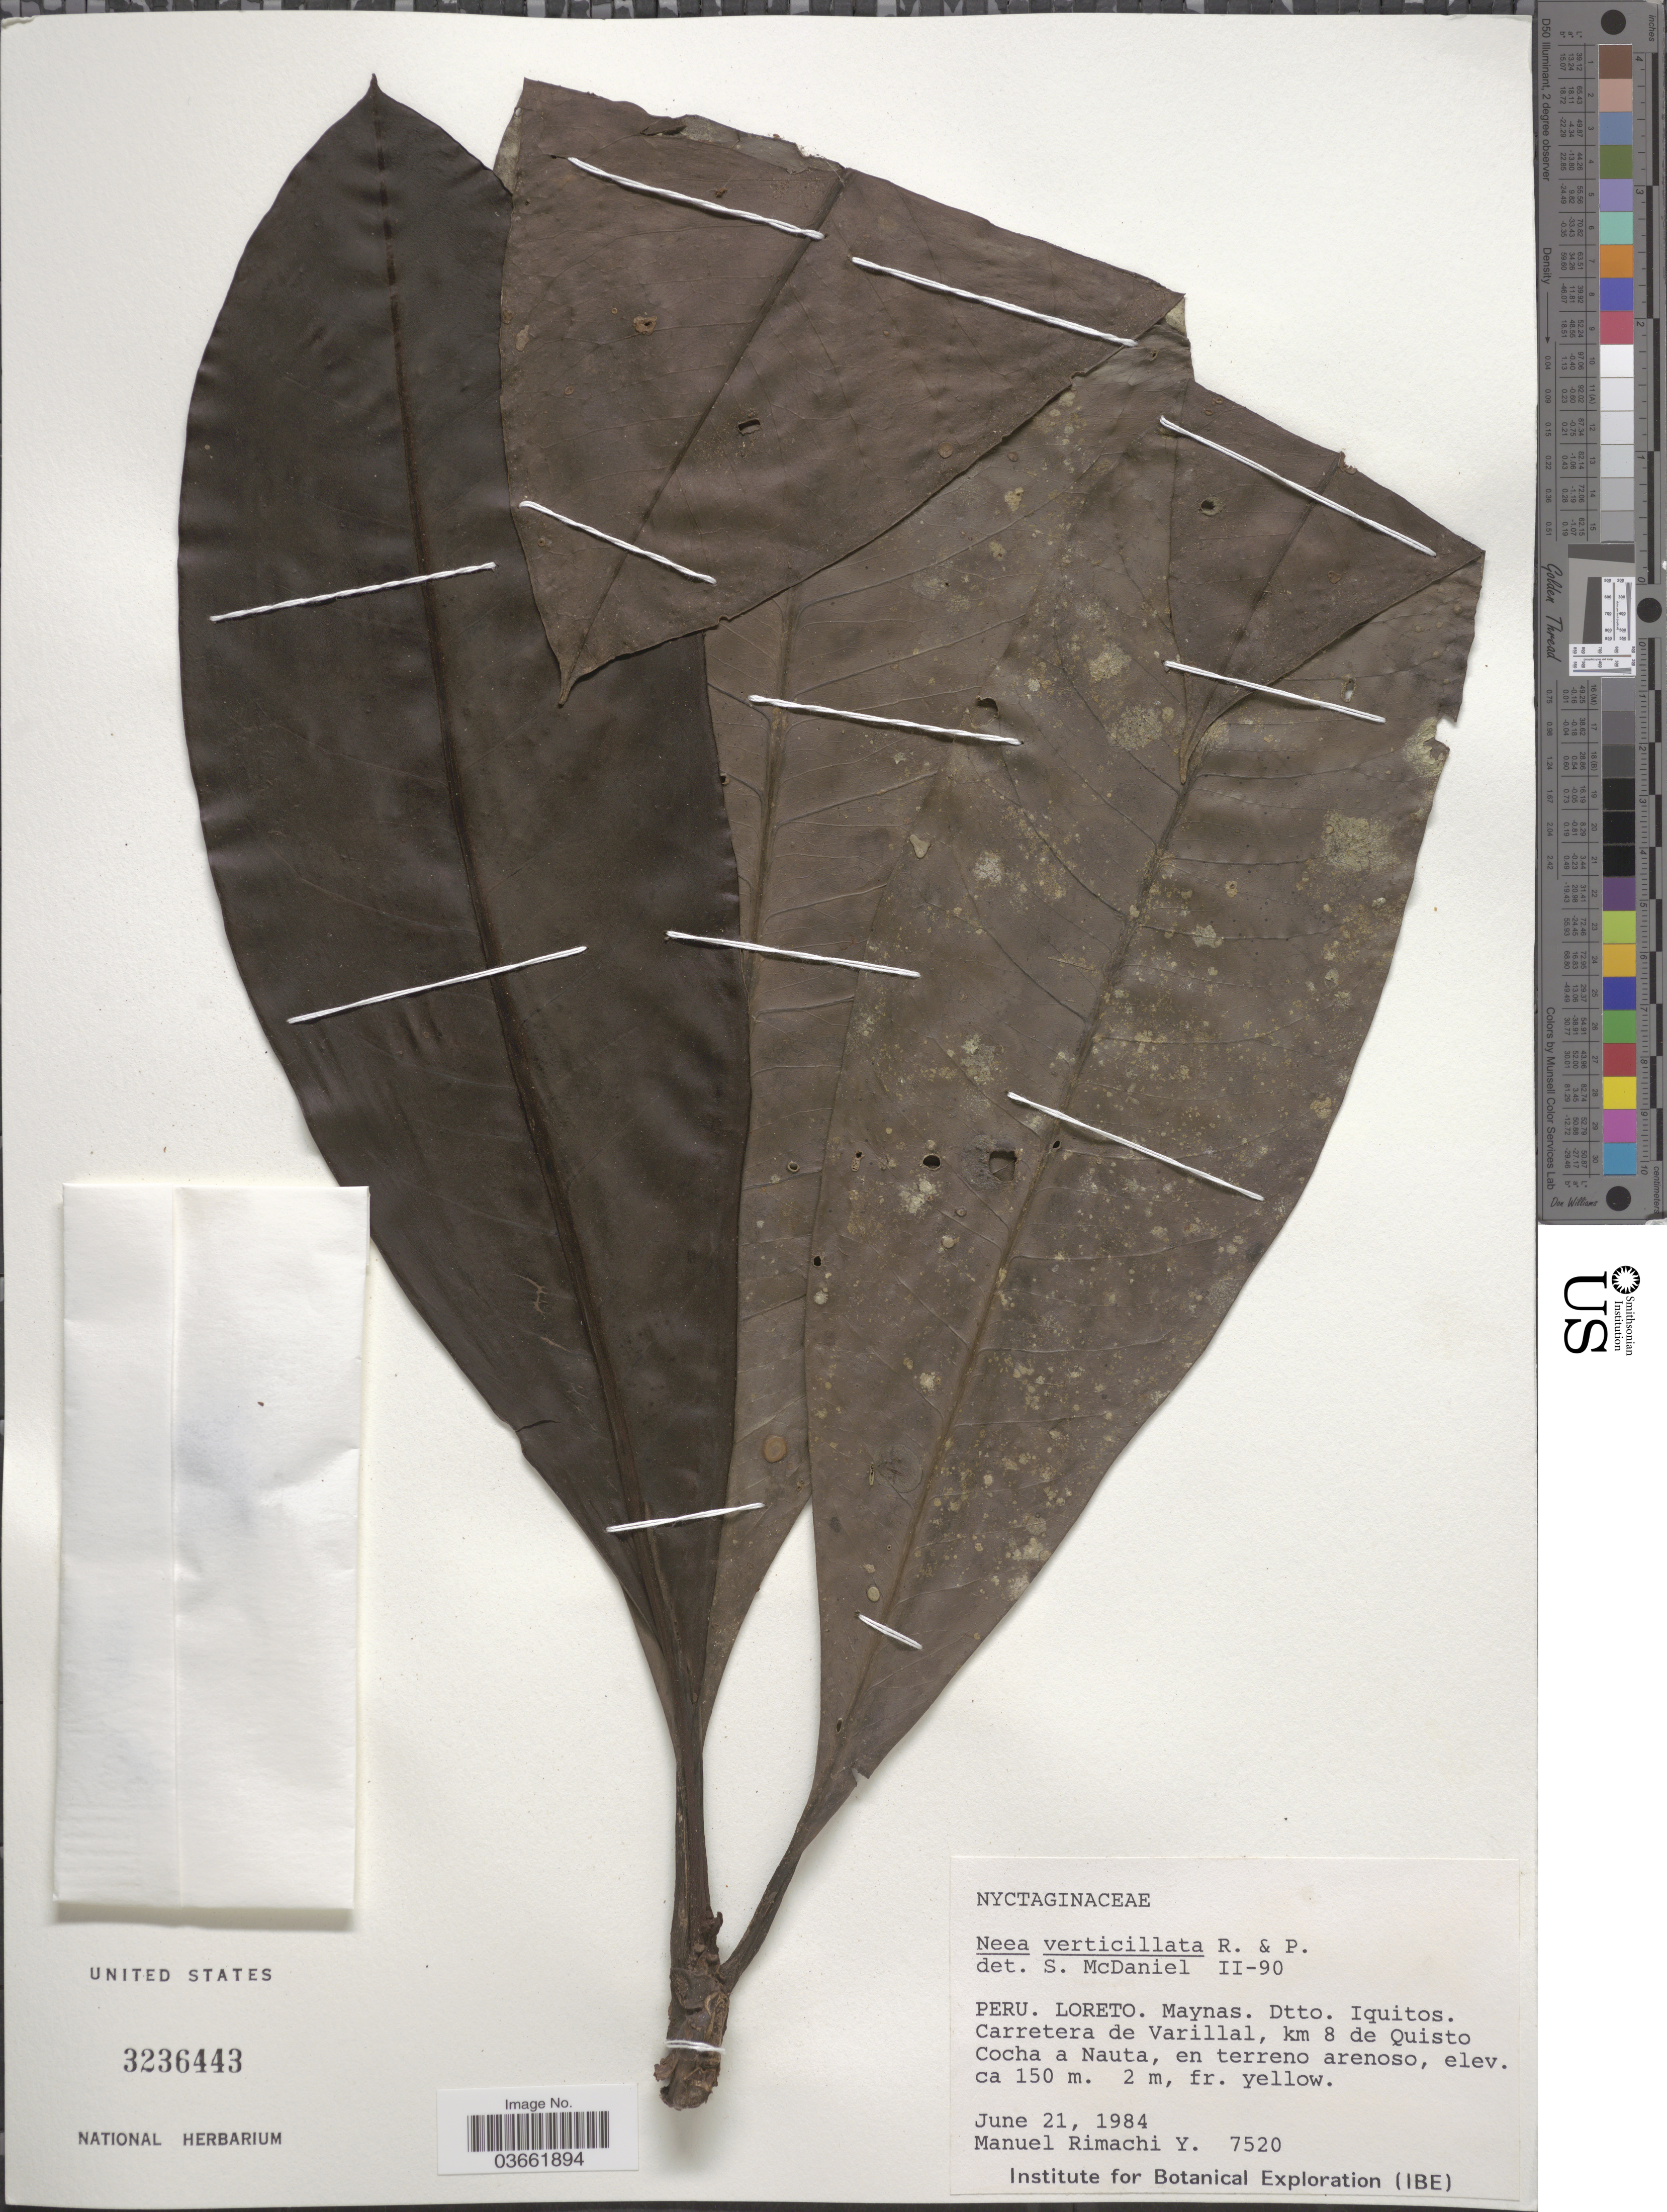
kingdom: Plantae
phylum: Tracheophyta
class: Magnoliopsida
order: Caryophyllales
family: Nyctaginaceae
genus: Neea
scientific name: Neea verticillata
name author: Ruiz & Pav.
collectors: M. Rimachi Y.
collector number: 7520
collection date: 1984-06-21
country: Peru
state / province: Loreto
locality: Maynas. Dtto. Iquitos. Carretera de Varillal, km 8 de Quisto Cocha a Nauta, en terreno arenoso.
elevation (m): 150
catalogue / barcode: US 3236443